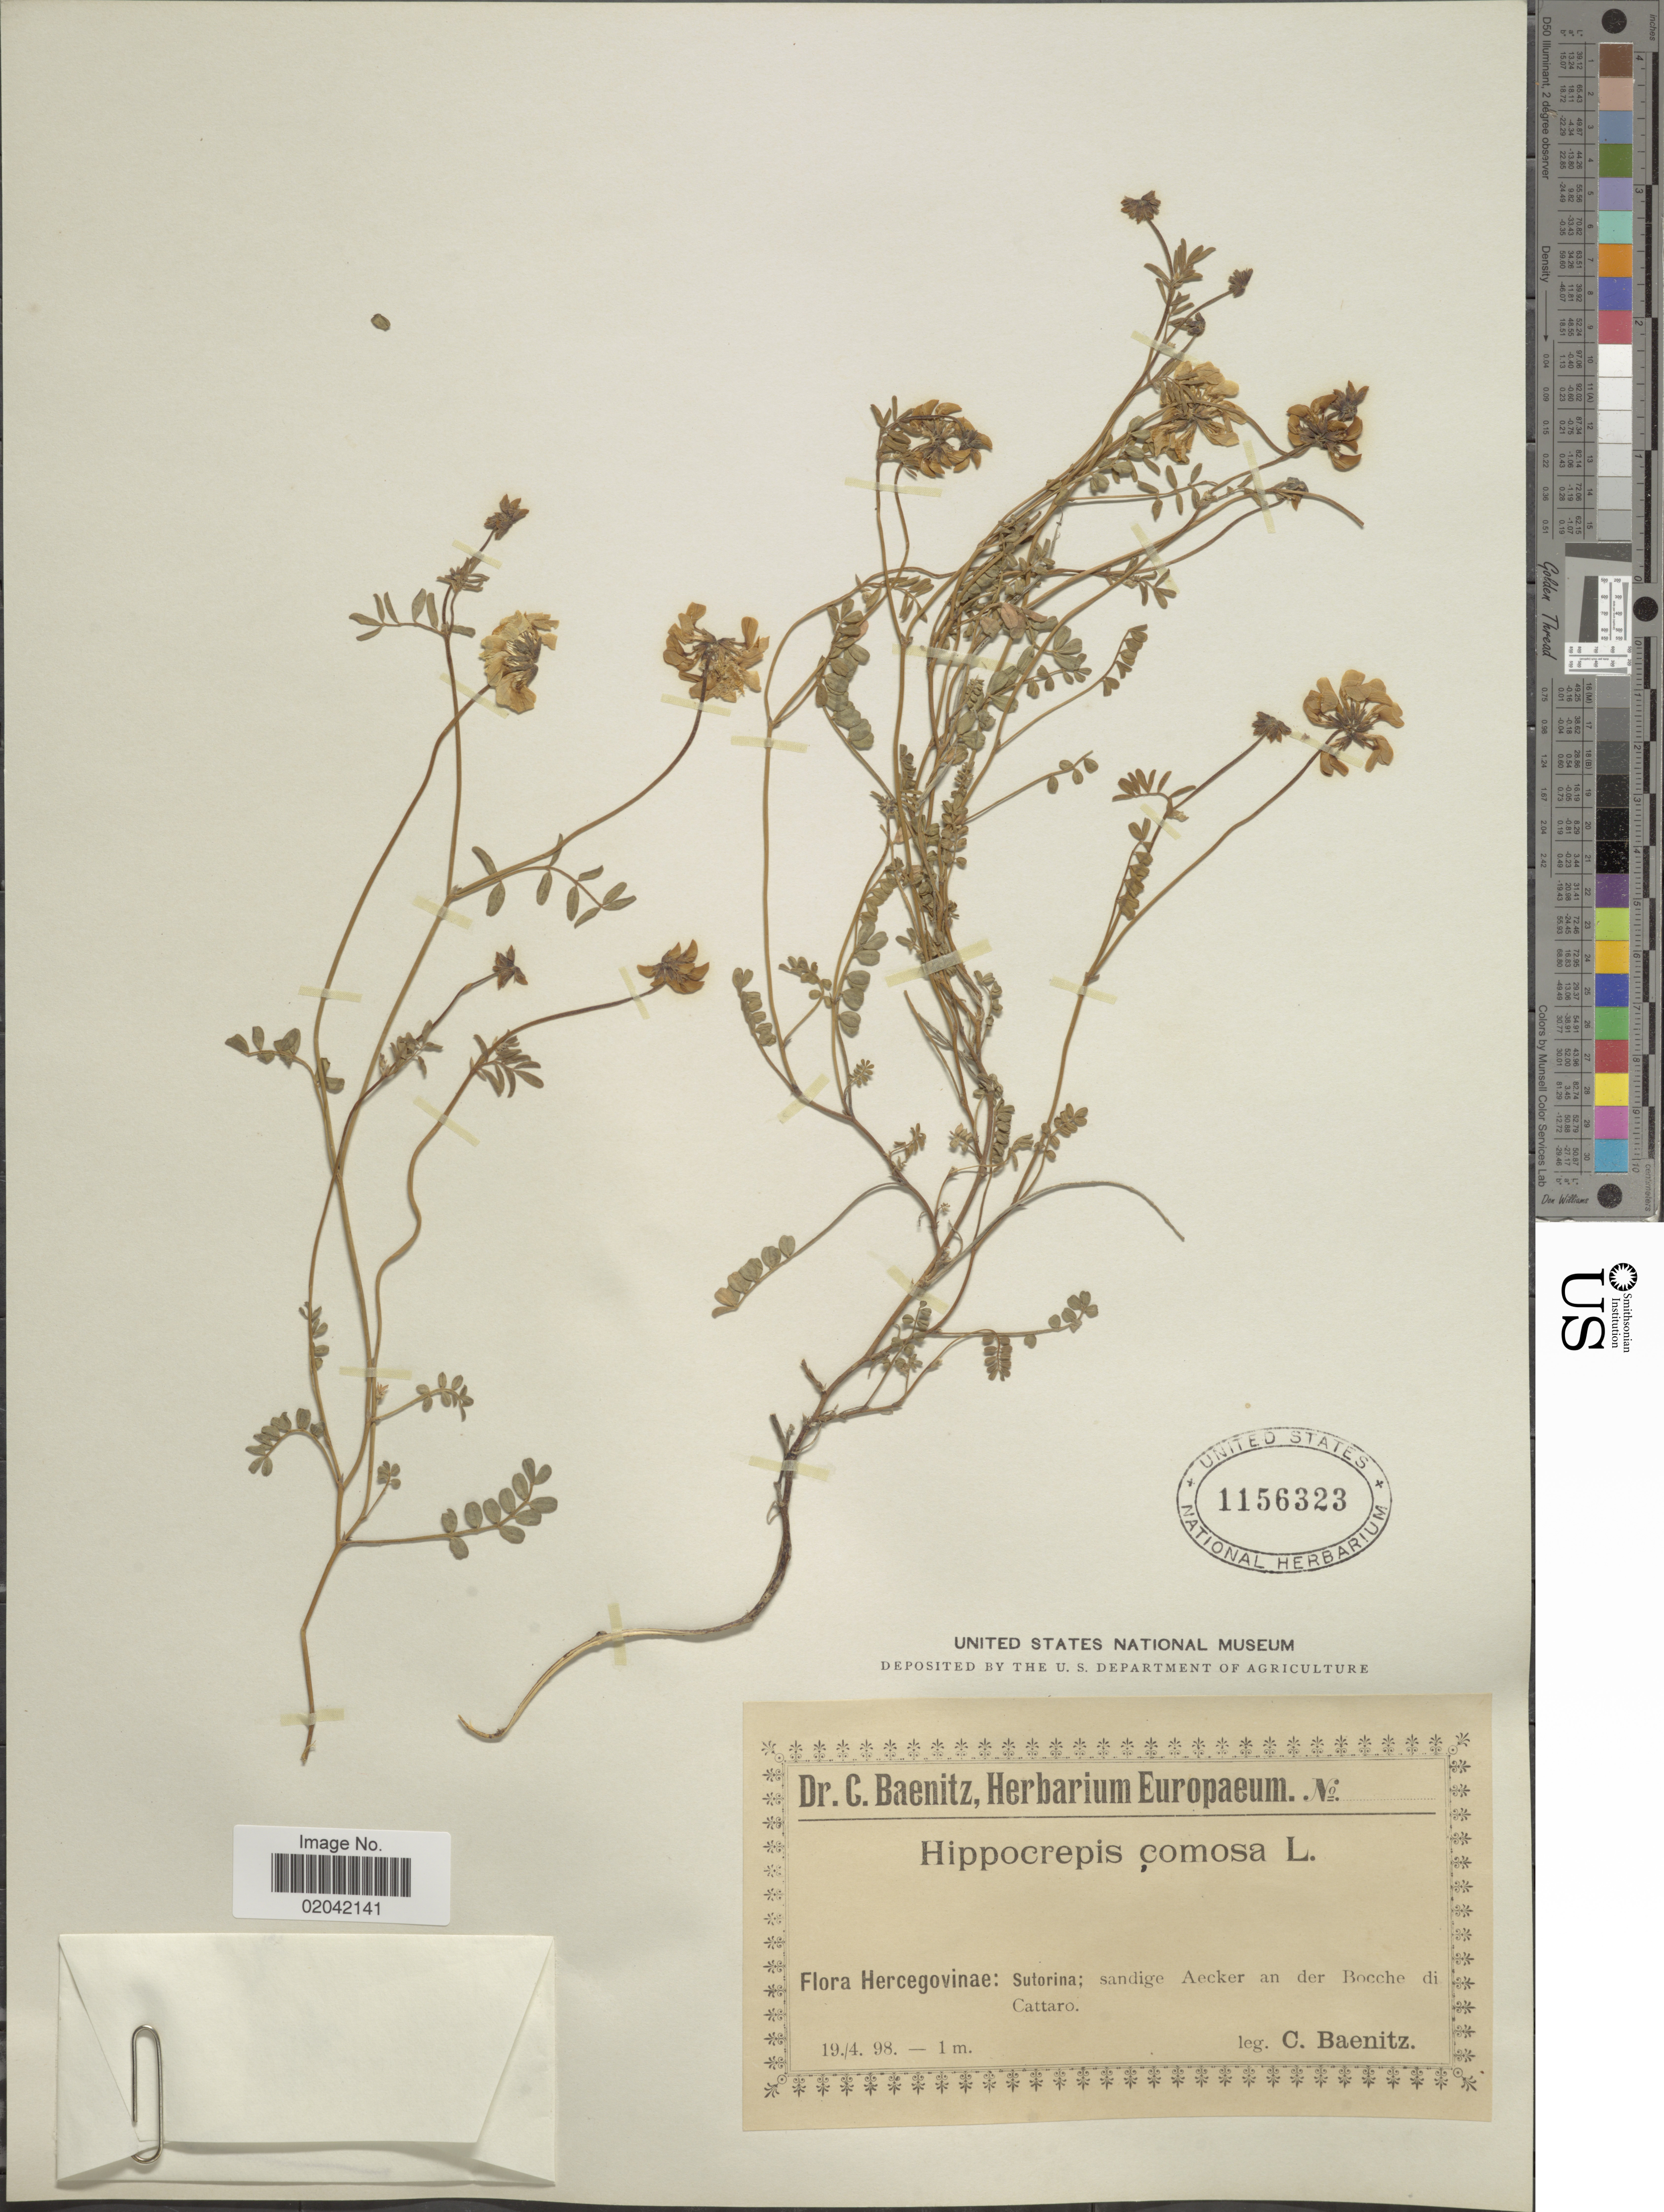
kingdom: Plantae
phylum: Tracheophyta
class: Magnoliopsida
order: Fabales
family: Fabaceae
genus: Hippocrepis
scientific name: Hippocrepis comosa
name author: L.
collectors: C. G. Baenitz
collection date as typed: Transcribed d/m/y: 19/4/98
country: Bosnia and Herzegovina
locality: Hercegovinae: Sutorina; sandige Aecker an der Bocchhe di Cattaro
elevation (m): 1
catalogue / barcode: US 1156323